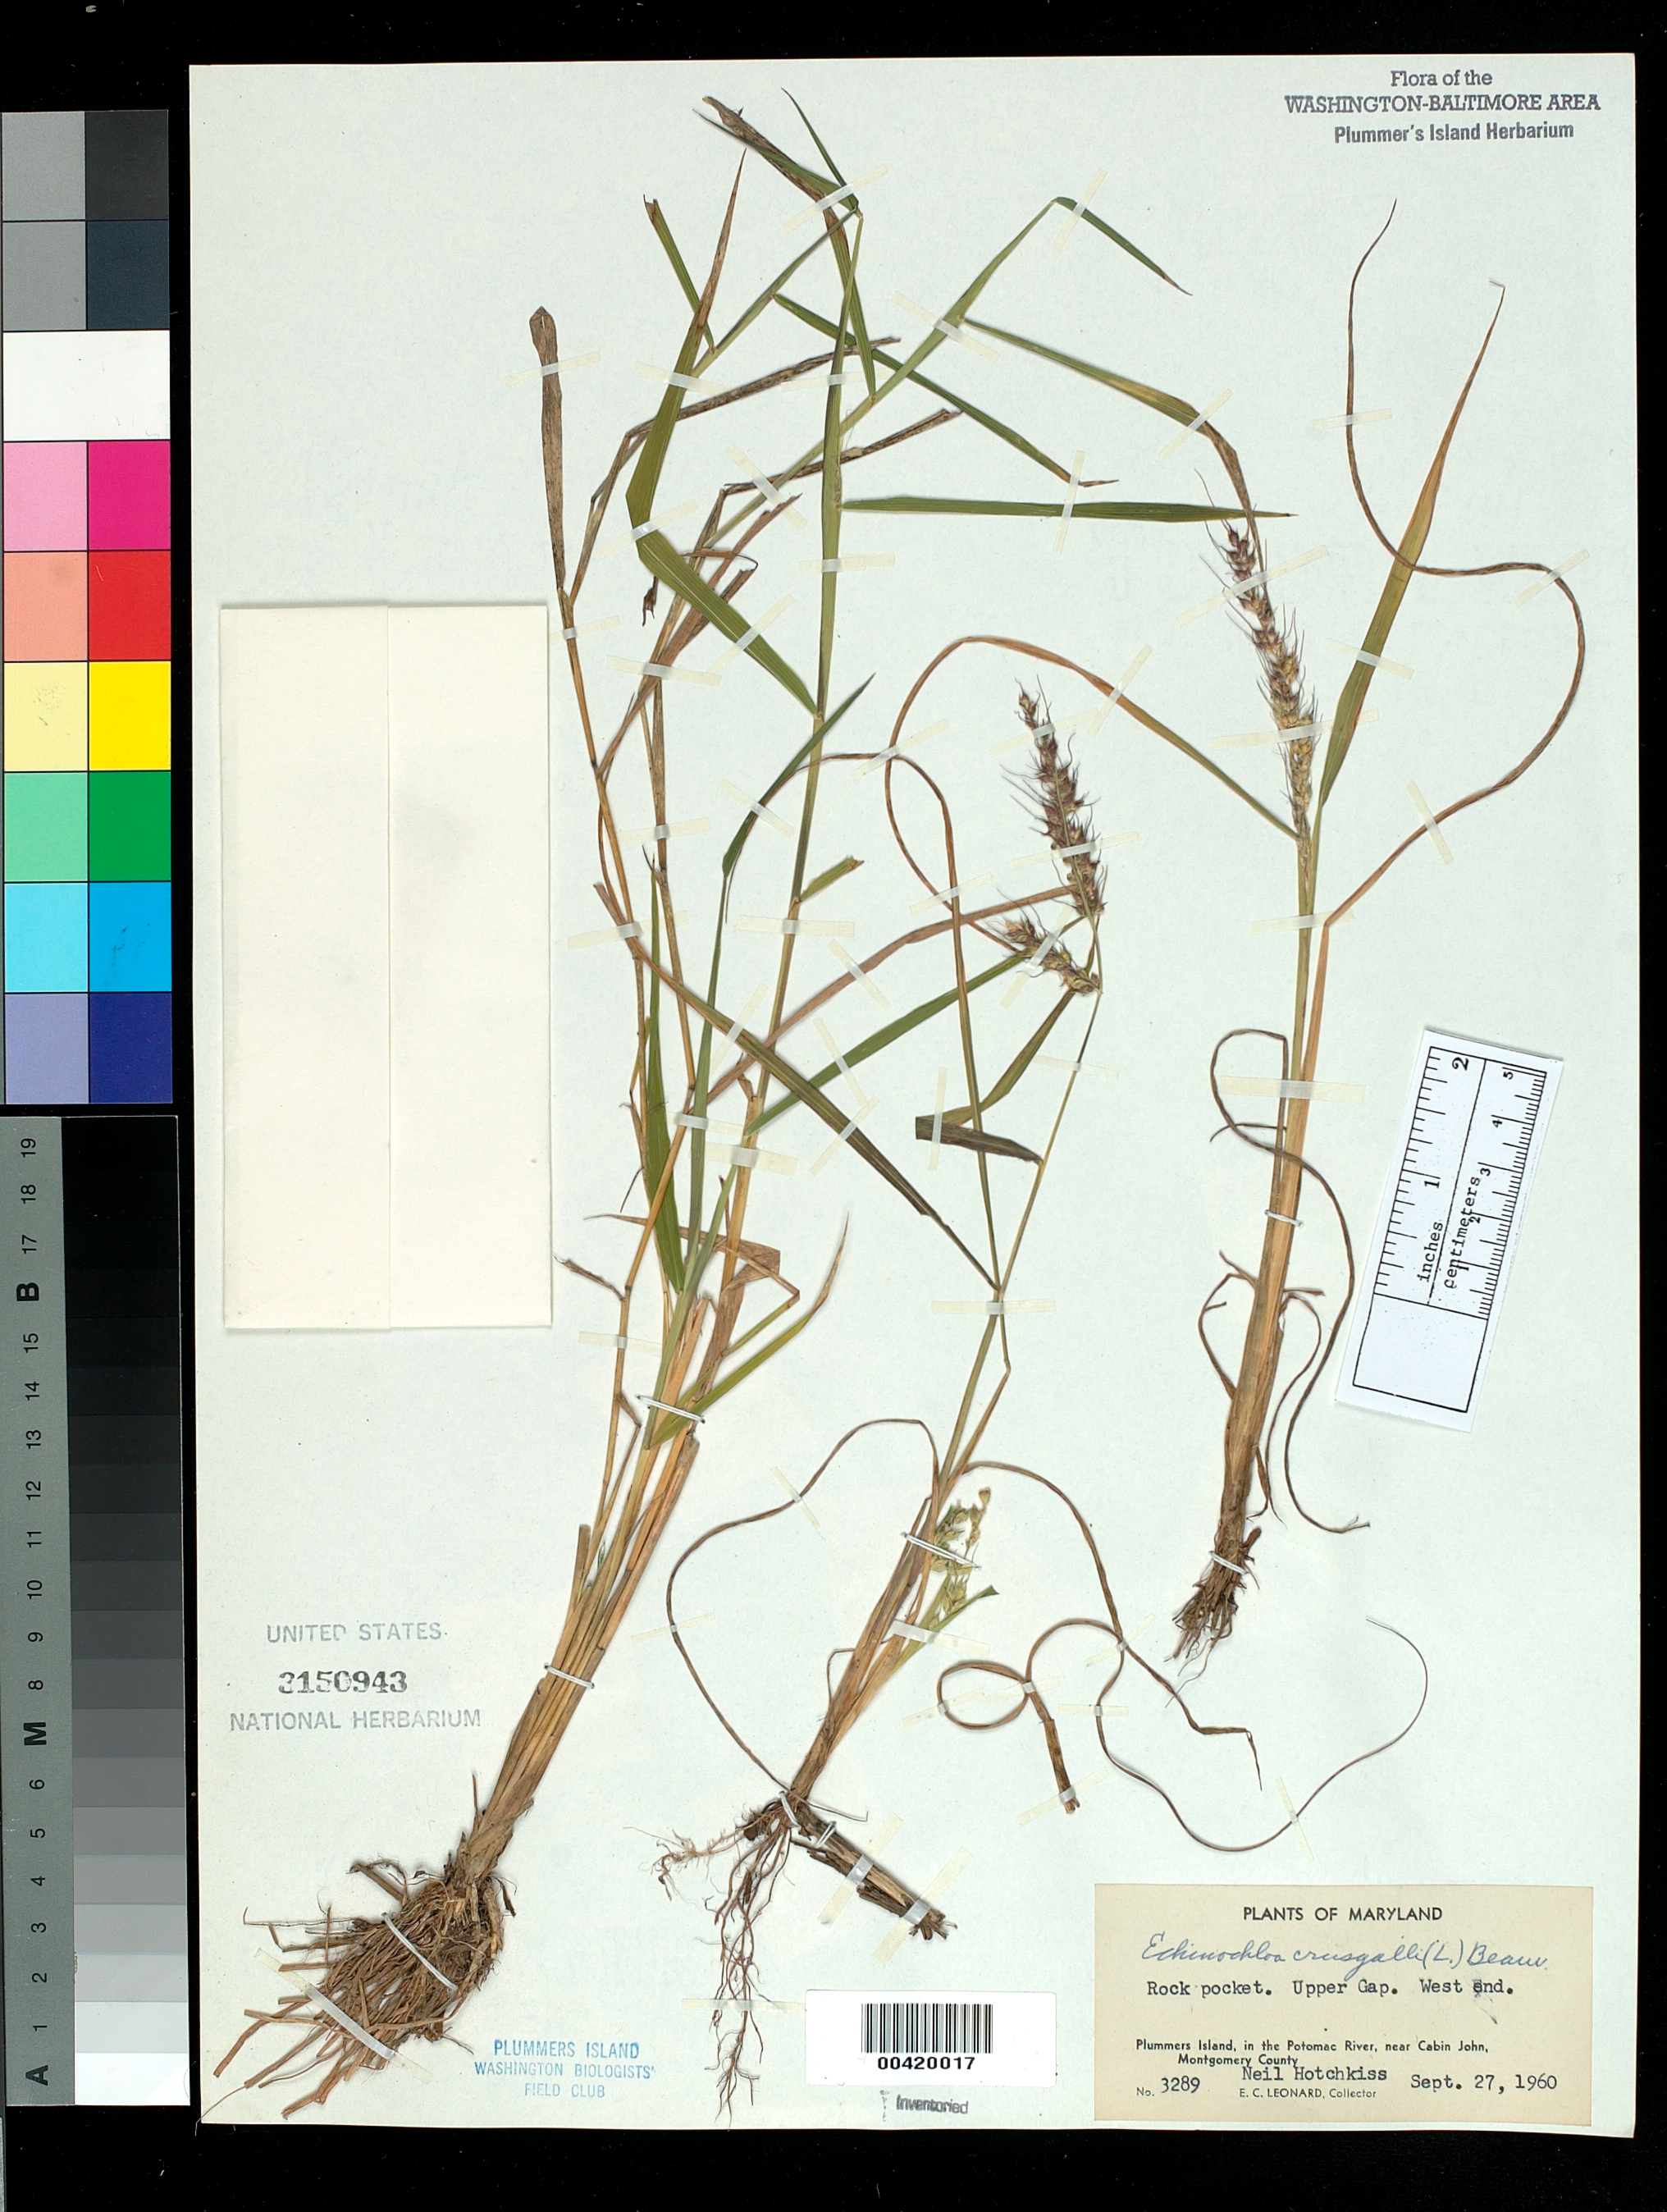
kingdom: Plantae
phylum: Tracheophyta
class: Liliopsida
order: Poales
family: Poaceae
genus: Echinochloa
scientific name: Echinochloa crus-galli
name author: (L.) P. Beauv.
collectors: E. C. Leonard & N. Hotchkiss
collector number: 3289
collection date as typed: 27 Sep 1960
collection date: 1960-09-27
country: United States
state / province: Maryland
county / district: Montgomery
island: Plummers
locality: Plummer's Island; Upper Gap. west end Plummers Island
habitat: Rock pocket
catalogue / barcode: US 3150943